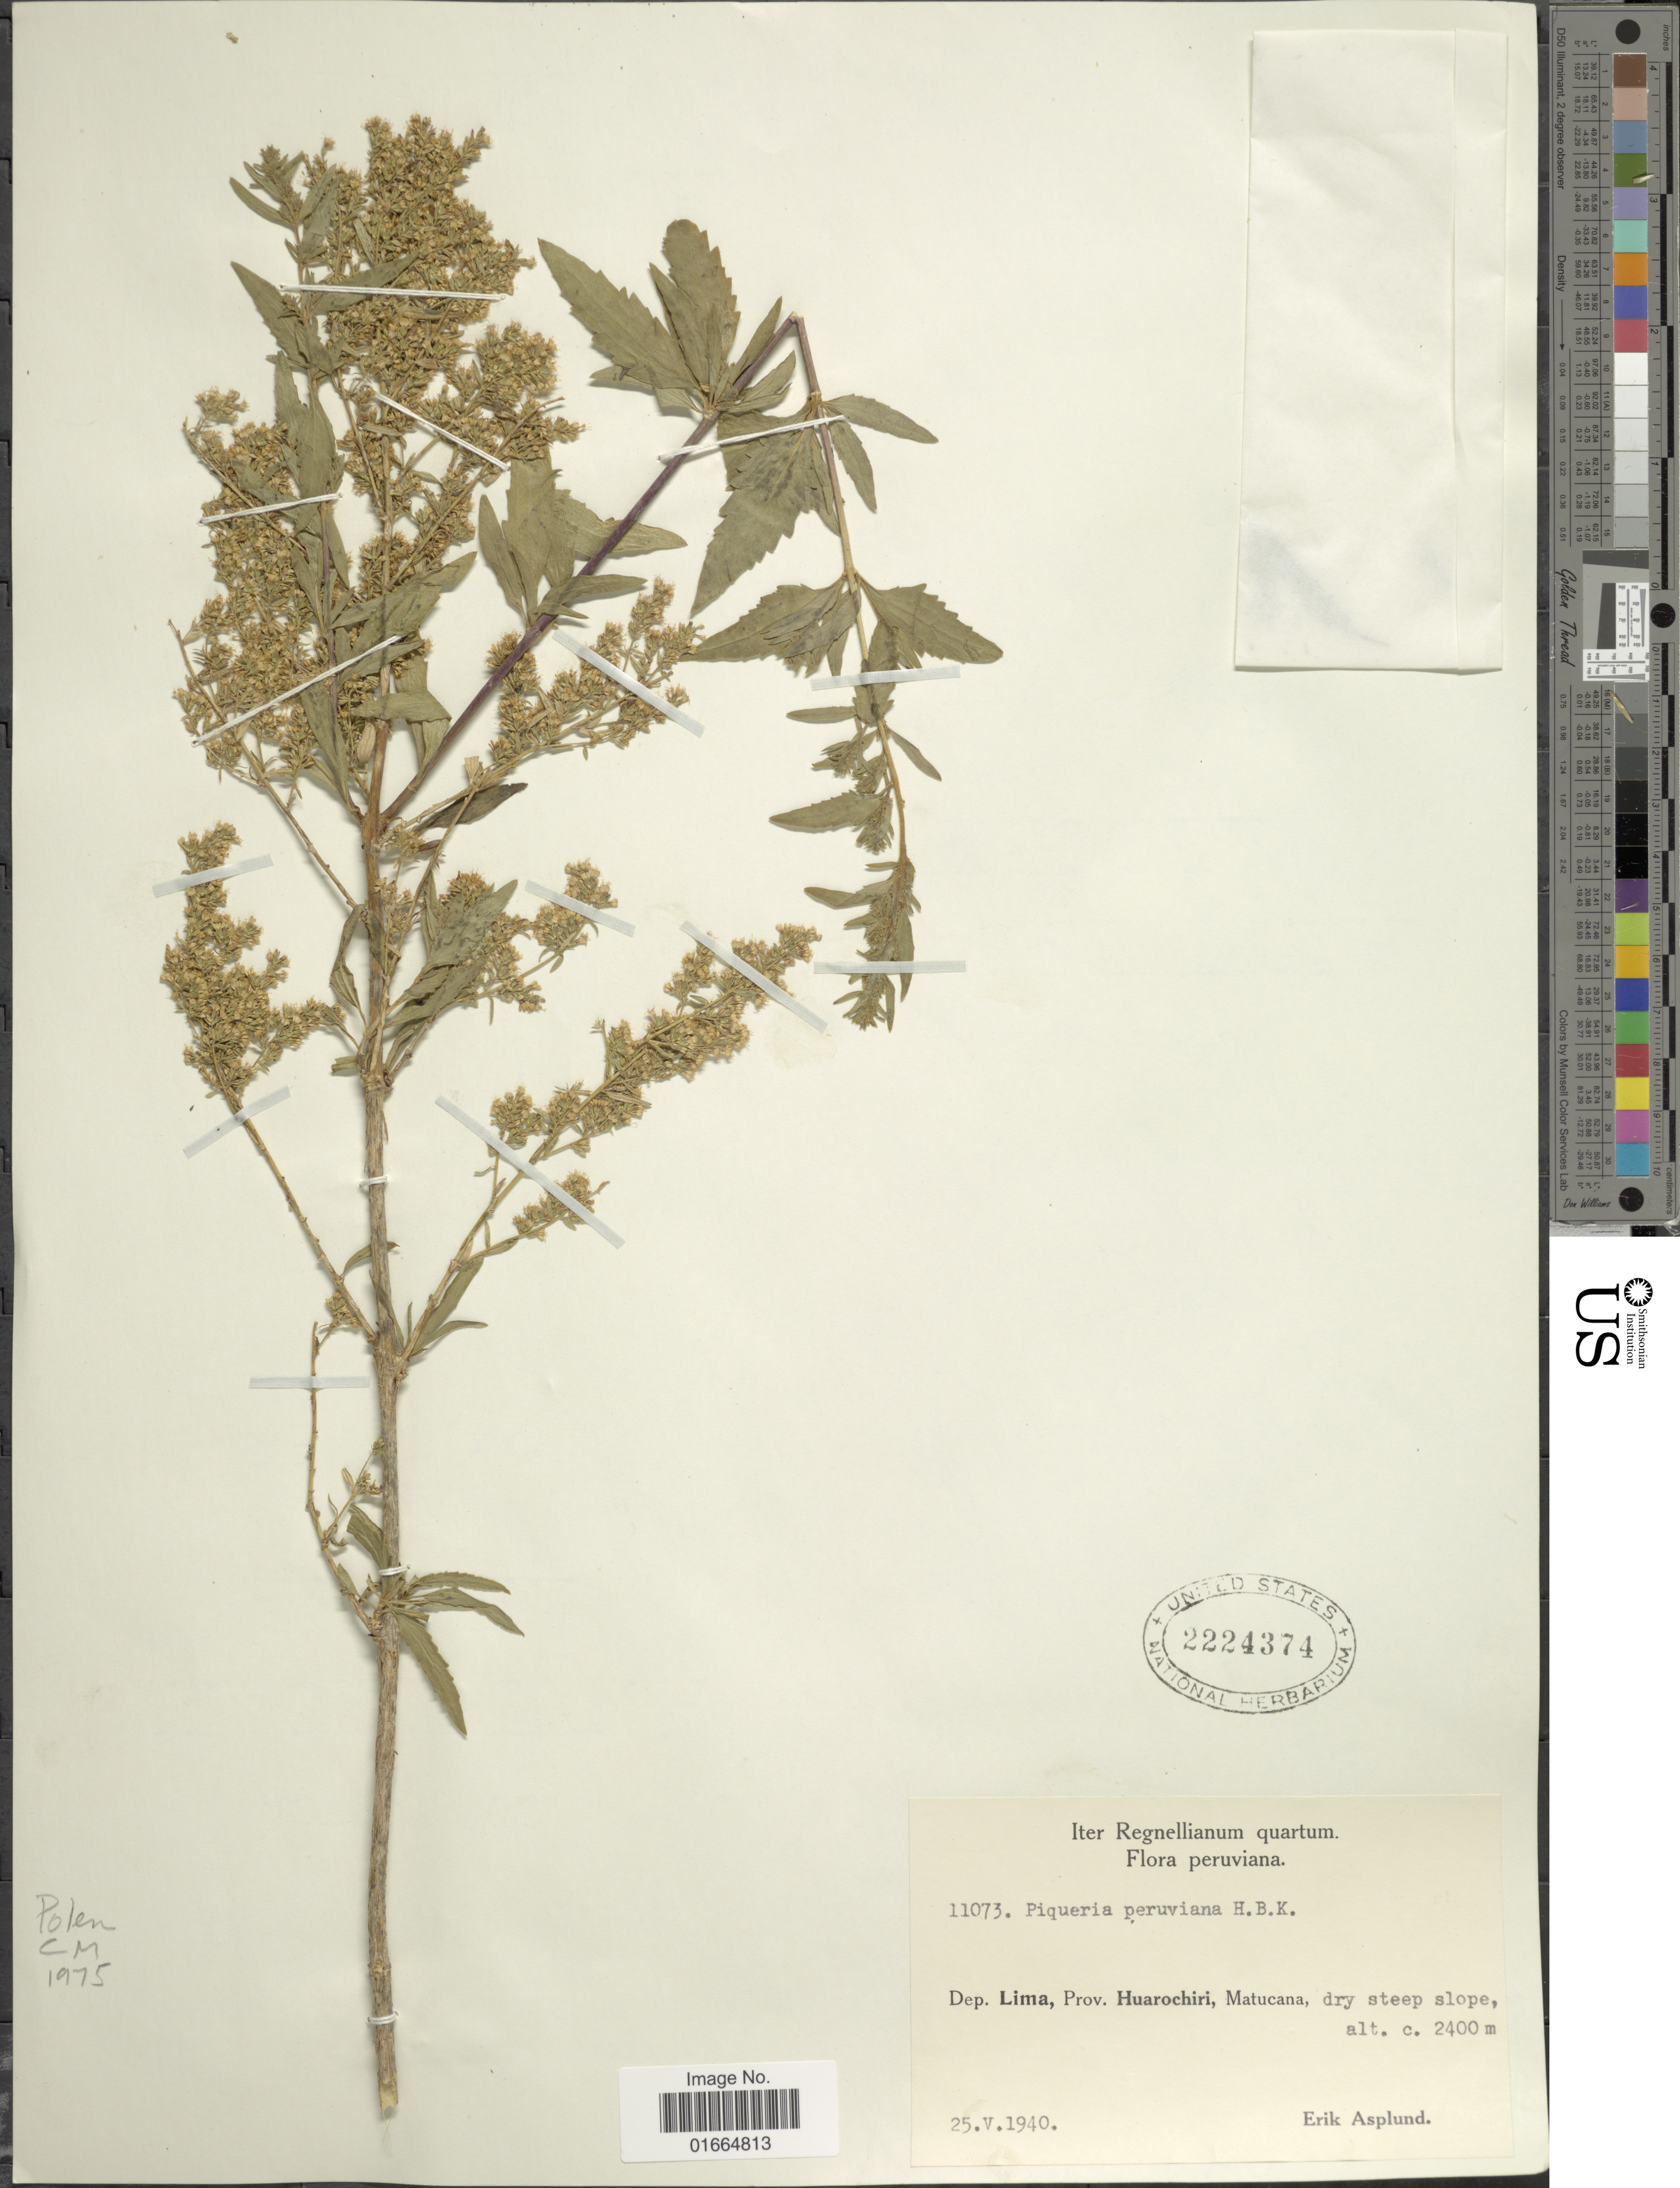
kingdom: Plantae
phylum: Tracheophyta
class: Magnoliopsida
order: Asterales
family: Asteraceae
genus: Ophryosporus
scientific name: Ophryosporus peruvianus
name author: (J.F. Gmel.) R.M. King & H. Rob.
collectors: E. Asplund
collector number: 11073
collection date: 1940-05-25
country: Peru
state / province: Lima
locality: Dep. Lima, Prov. Huarochiri, Matucana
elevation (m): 2400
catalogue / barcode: US 2224374